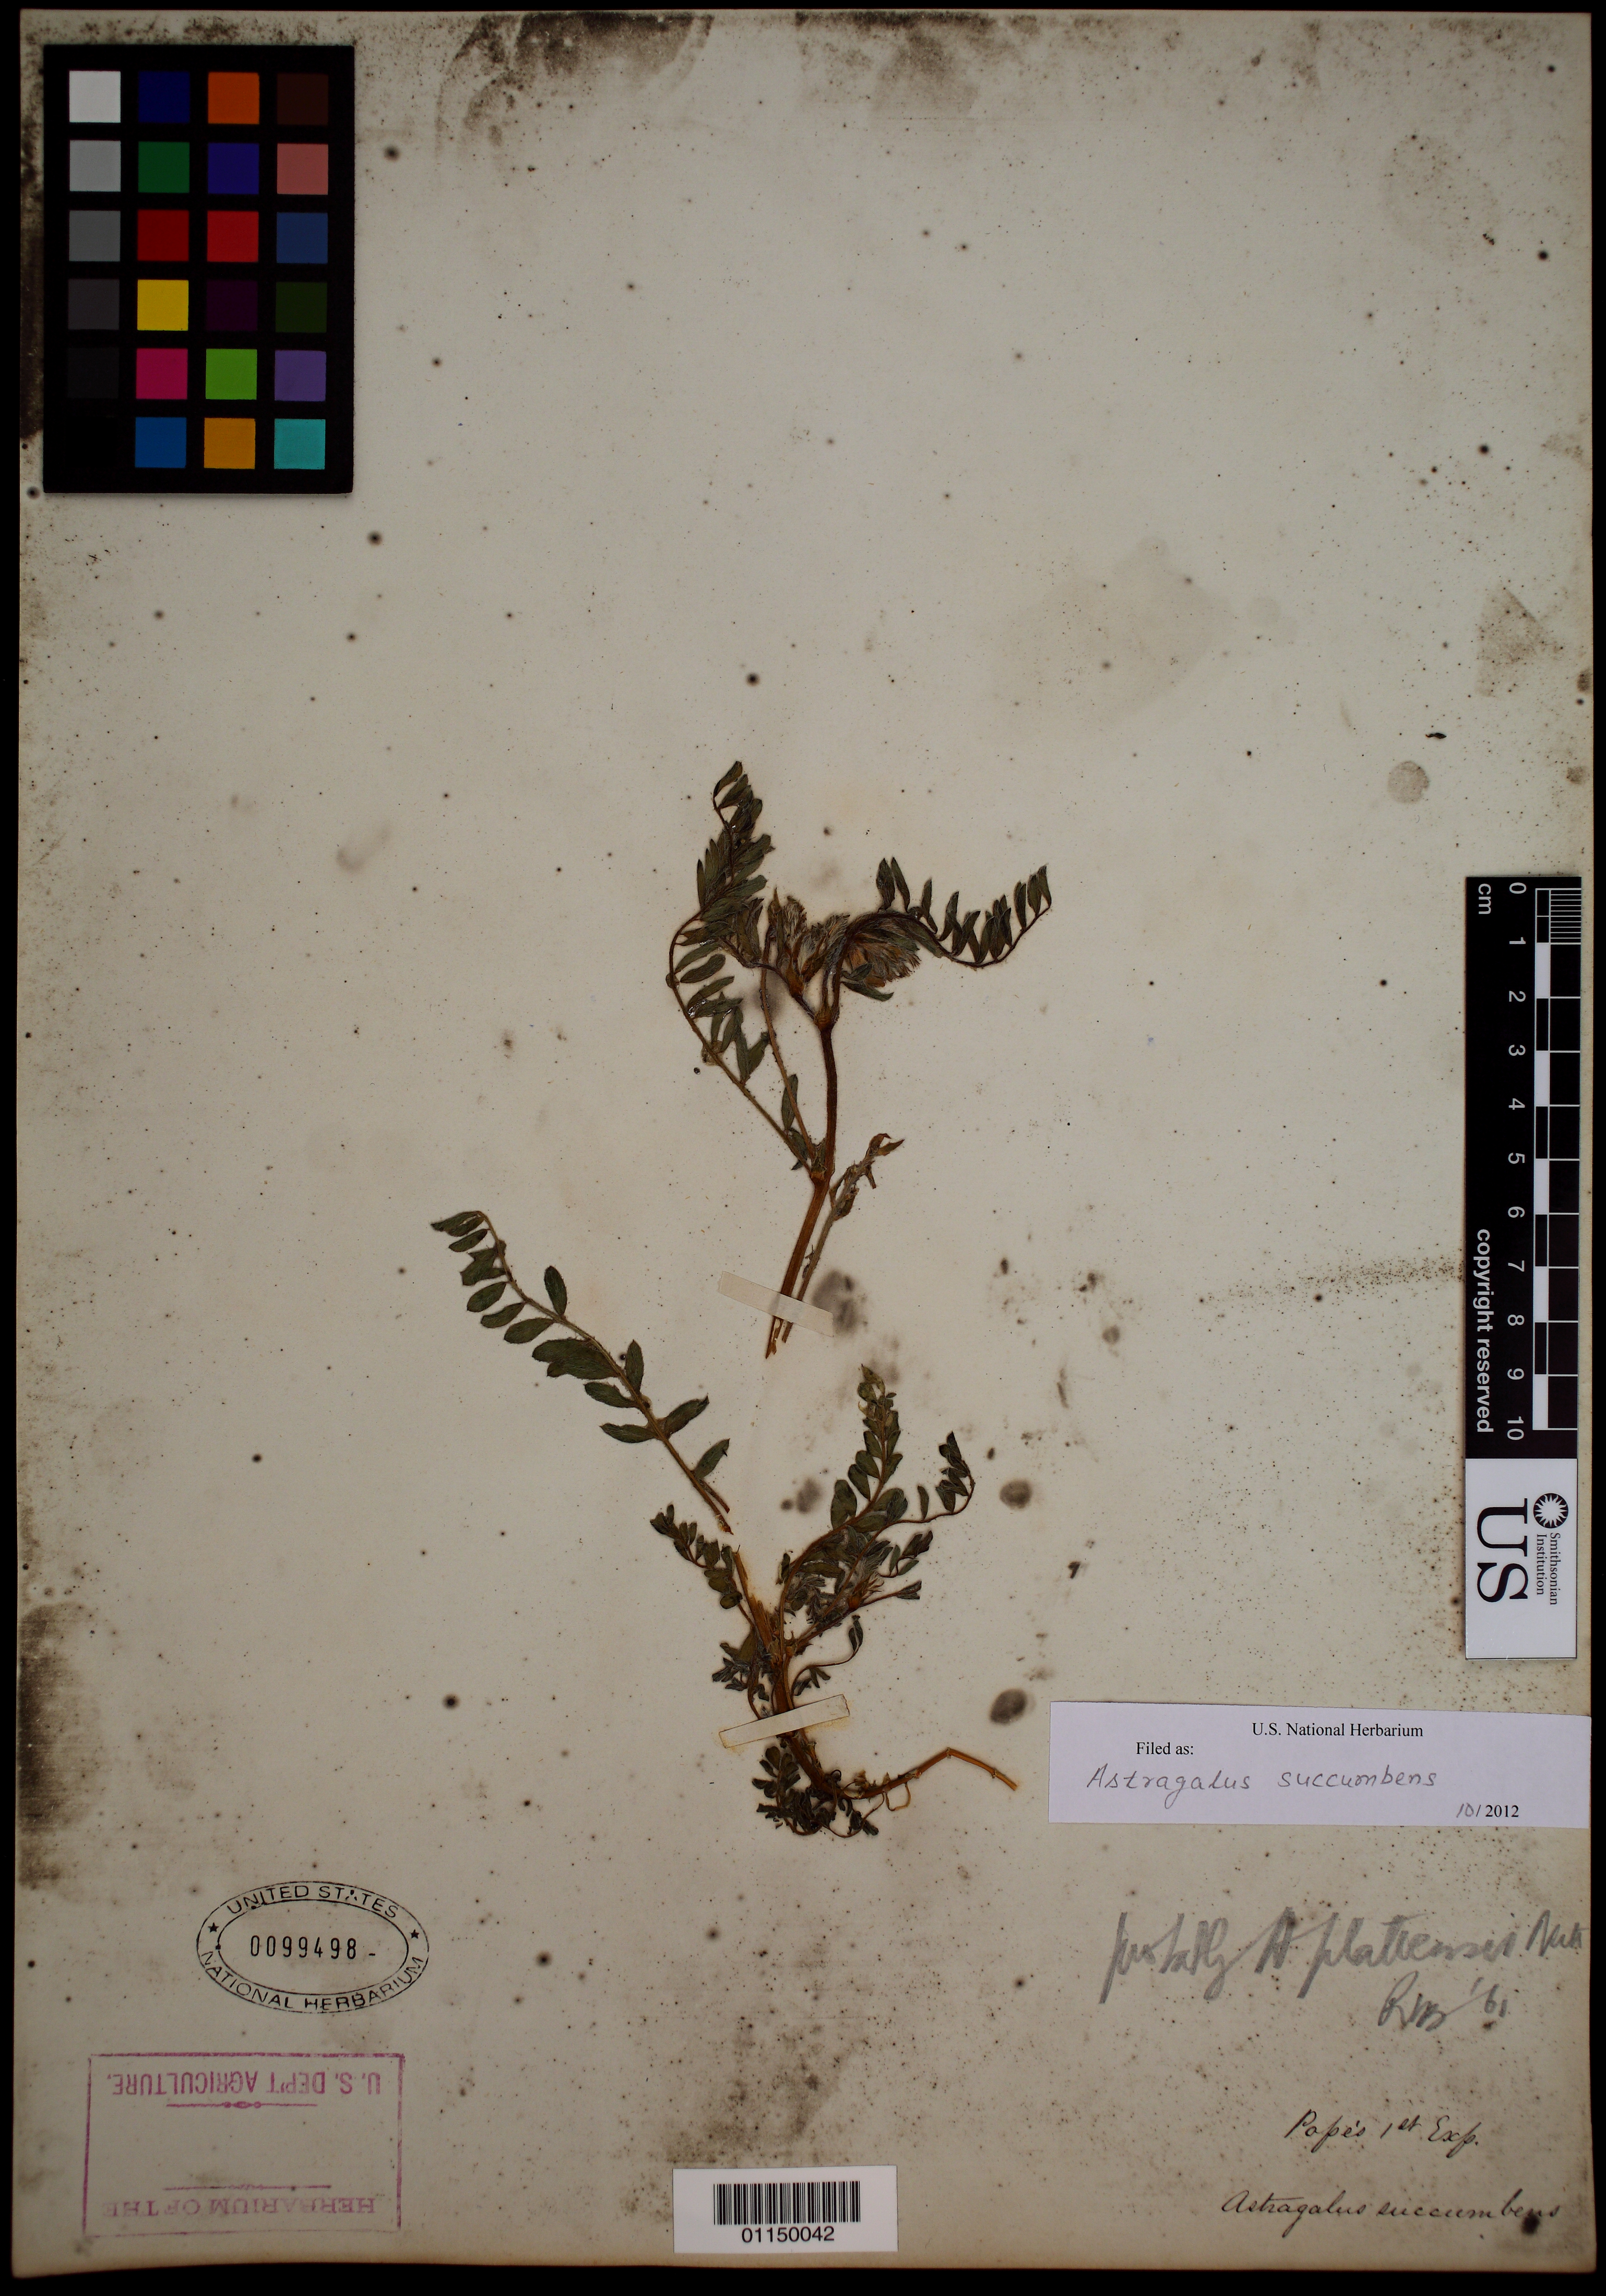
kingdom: Plantae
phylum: Tracheophyta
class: Magnoliopsida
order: Fabales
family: Fabaceae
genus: Astragalus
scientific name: Astragalus succumbens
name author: Hook.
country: Canada / United States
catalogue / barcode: US 99498